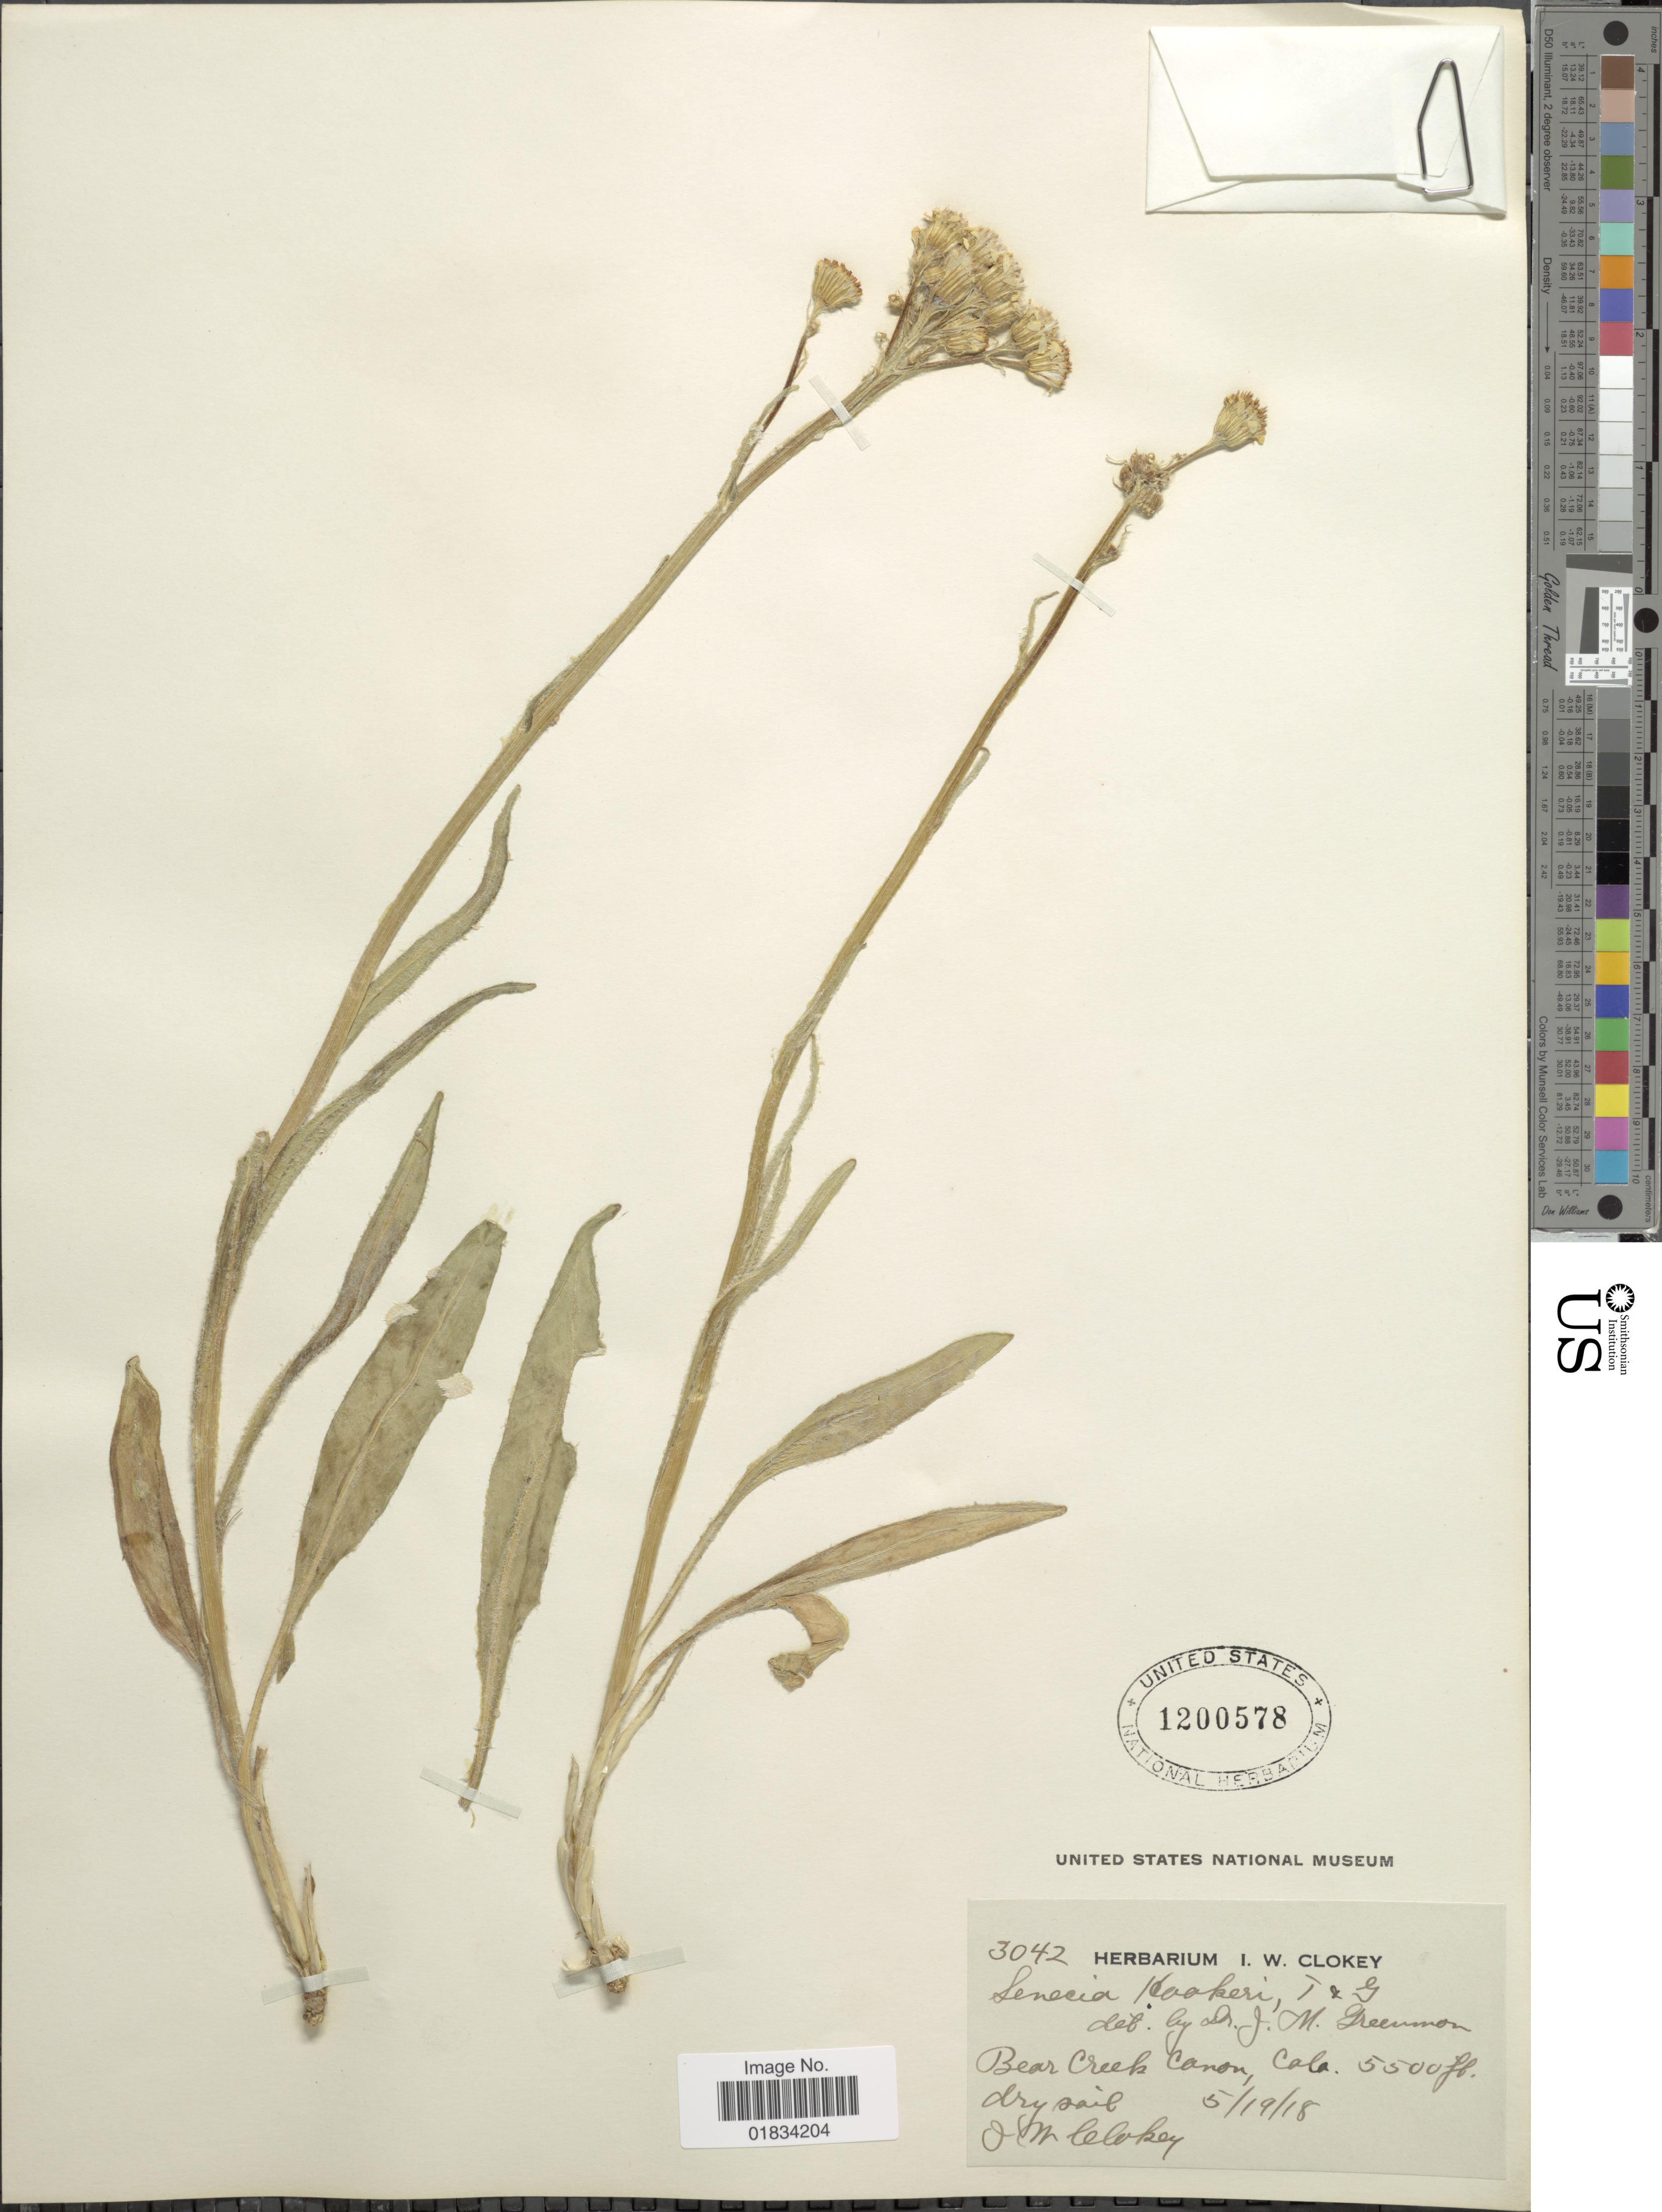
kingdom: Plantae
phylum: Tracheophyta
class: Magnoliopsida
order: Asterales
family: Asteraceae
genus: Senecio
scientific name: Senecio integerrimus var. exaltatus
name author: (Nutt.) Cronq.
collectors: I. W. Clokey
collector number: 3042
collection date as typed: Transcribed d/m/y: 19/5/18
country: United States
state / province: Colorado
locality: Bear Creek Canon, Colo.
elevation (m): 1676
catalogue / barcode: US 1200578